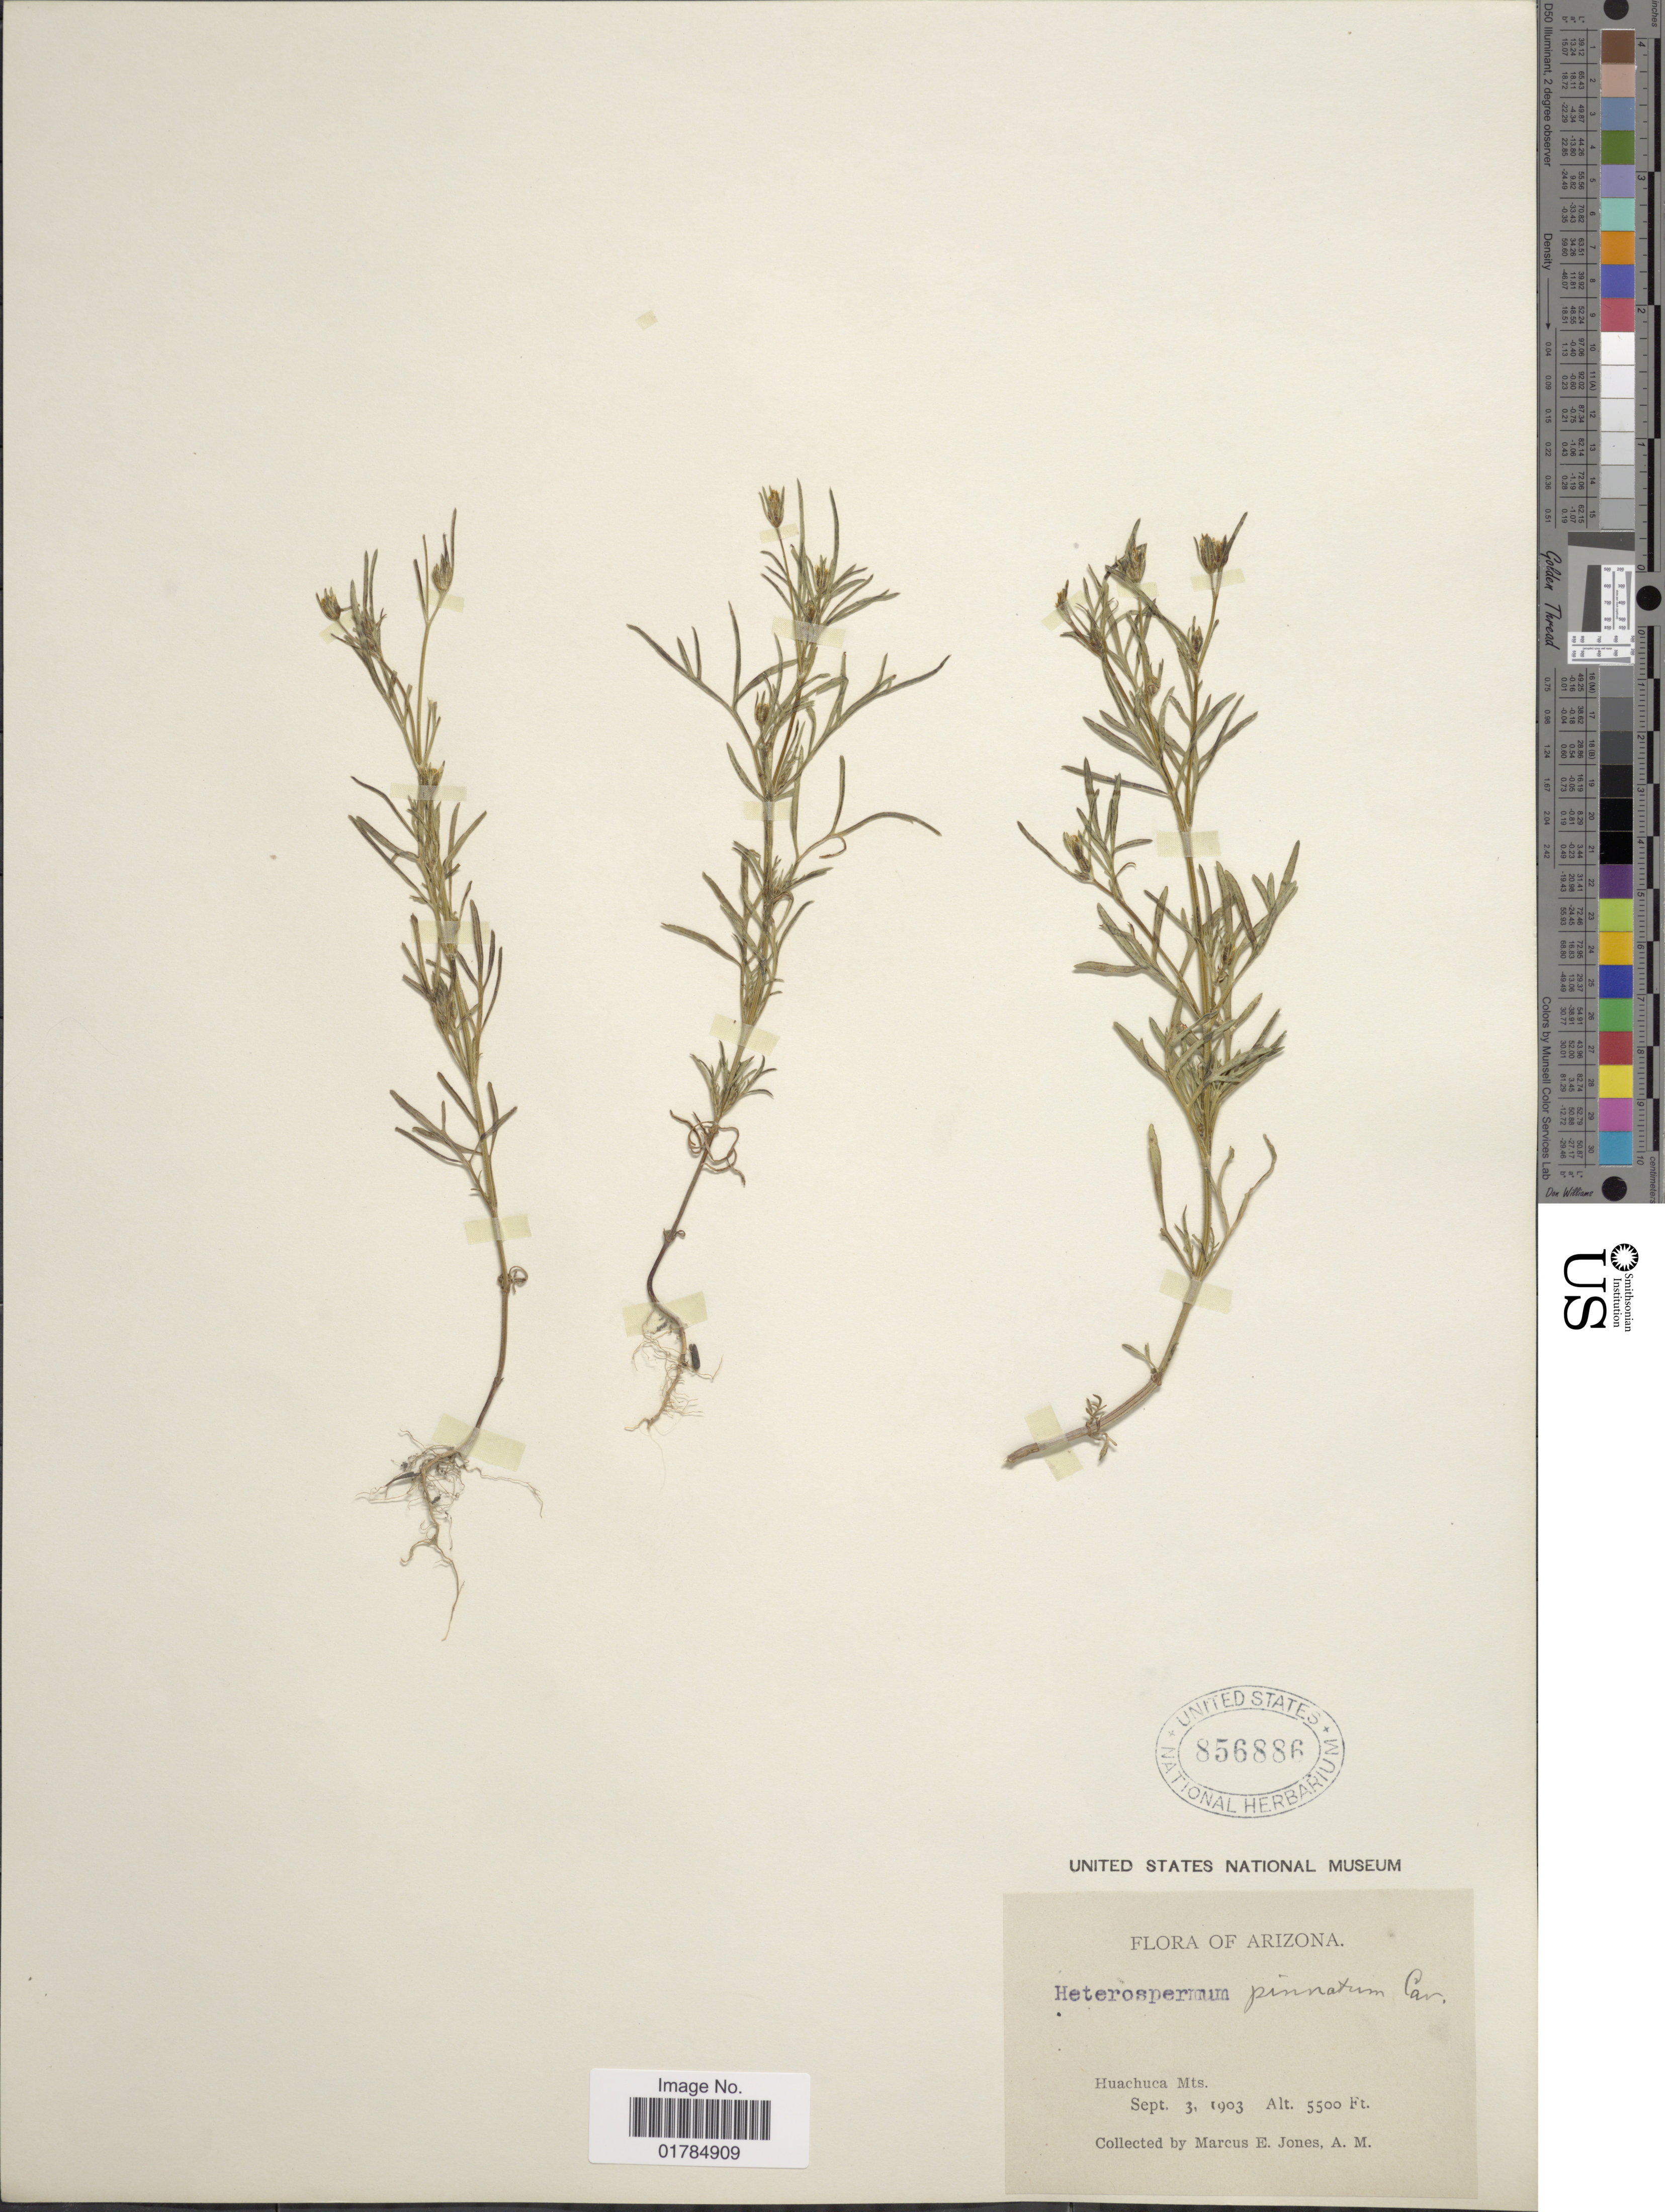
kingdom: Plantae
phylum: Tracheophyta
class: Magnoliopsida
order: Asterales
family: Asteraceae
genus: Heterosperma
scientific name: Heterosperma pinnatum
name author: Cav.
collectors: M. E. Jones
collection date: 1903-09-03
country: United States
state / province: Arizona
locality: Huachuca Mts.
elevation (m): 1676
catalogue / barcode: US 856886